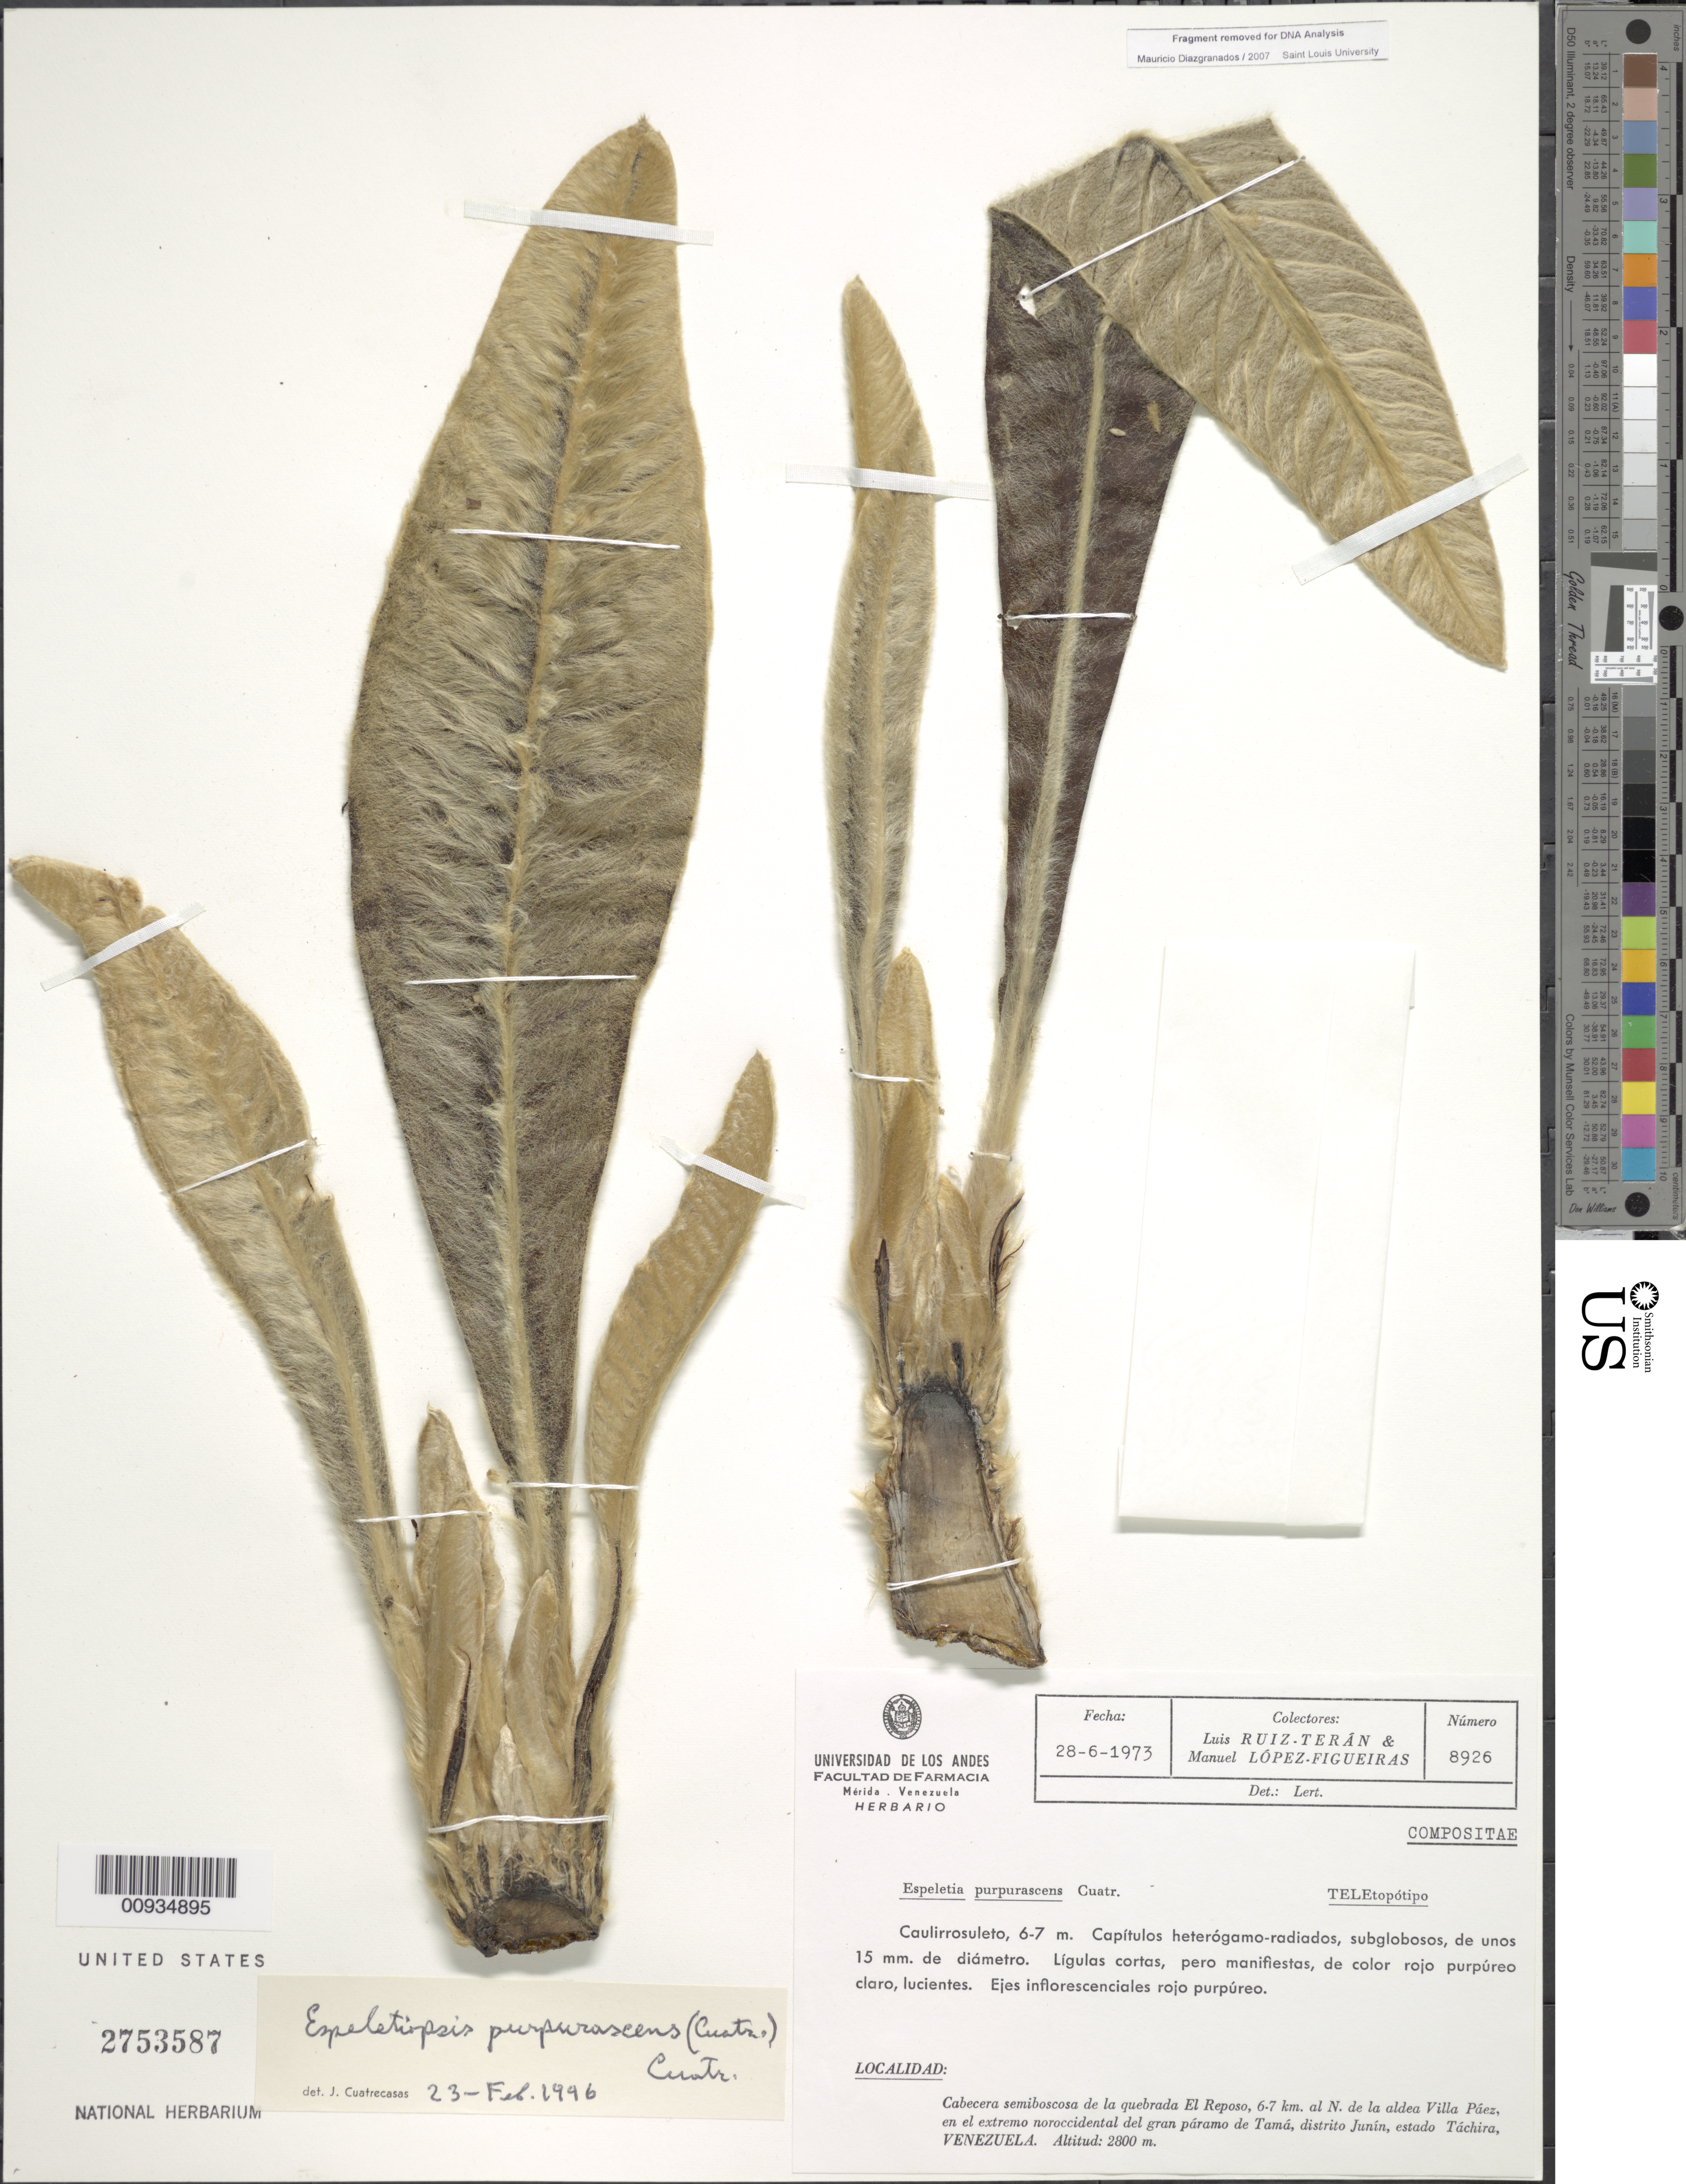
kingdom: Plantae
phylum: Tracheophyta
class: Magnoliopsida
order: Asterales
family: Asteraceae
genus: Espeletiopsis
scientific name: Espeletiopsis purpurascens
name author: (Cuatrec.) Cuatrec.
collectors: L. Teran & M. López Figueiras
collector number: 8926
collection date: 1973-06-28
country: Venezuela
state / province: Tachira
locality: Cabeceras semiboscosa de la quebrada El Reposo, 6-7 km al N de la aldea Villa Paez, en el extremo noroccidental del gran paramo de Tama, Distrito Junin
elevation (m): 2800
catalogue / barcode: US 2753587